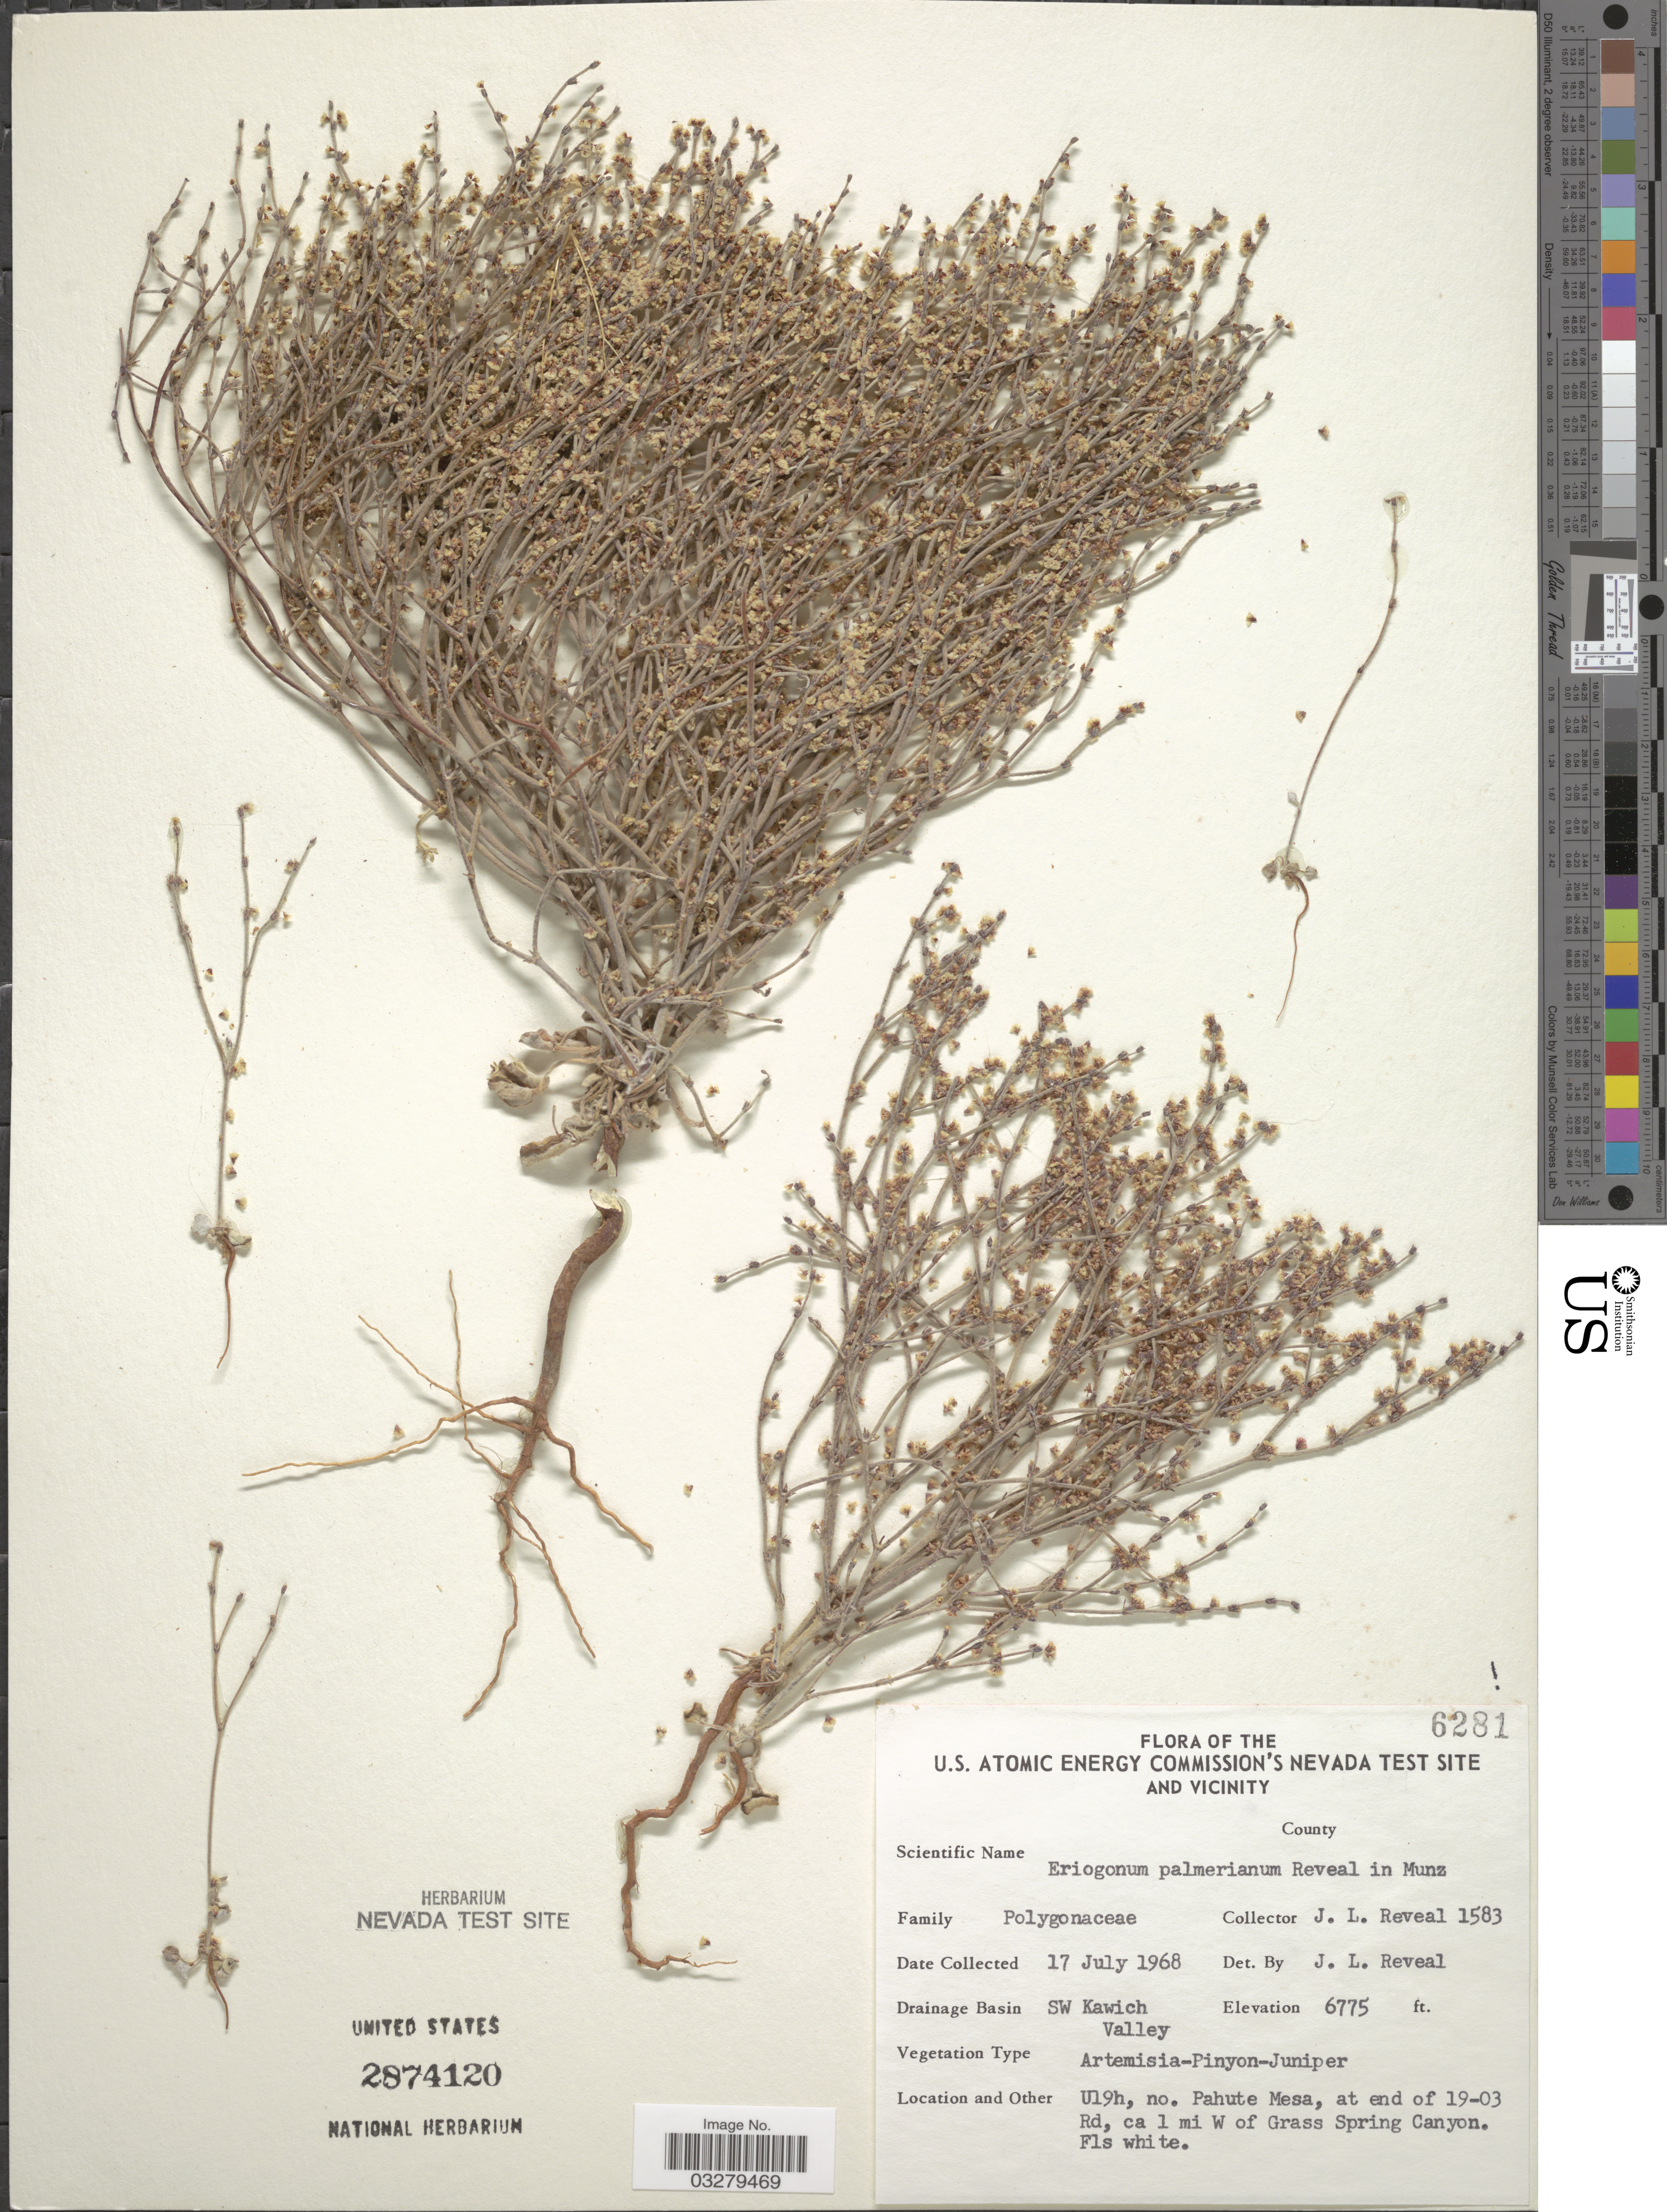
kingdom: Plantae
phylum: Tracheophyta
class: Magnoliopsida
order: Caryophyllales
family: Polygonaceae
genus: Eriogonum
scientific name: Eriogonum palmerianum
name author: Reveal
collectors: J. L. Reveal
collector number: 1583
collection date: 1968-07-17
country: United States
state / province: Nevada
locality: U.S. Atomic Energy Commission's Nevada Test Site and vicinity, County Nye, Drainage Basin SW Kawich Valley, U19h, no. Pahute Mesa, at end of 19-03 Rd, ca 1 mi W of Grass Spring Canyon.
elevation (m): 2065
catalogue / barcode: US 2874120